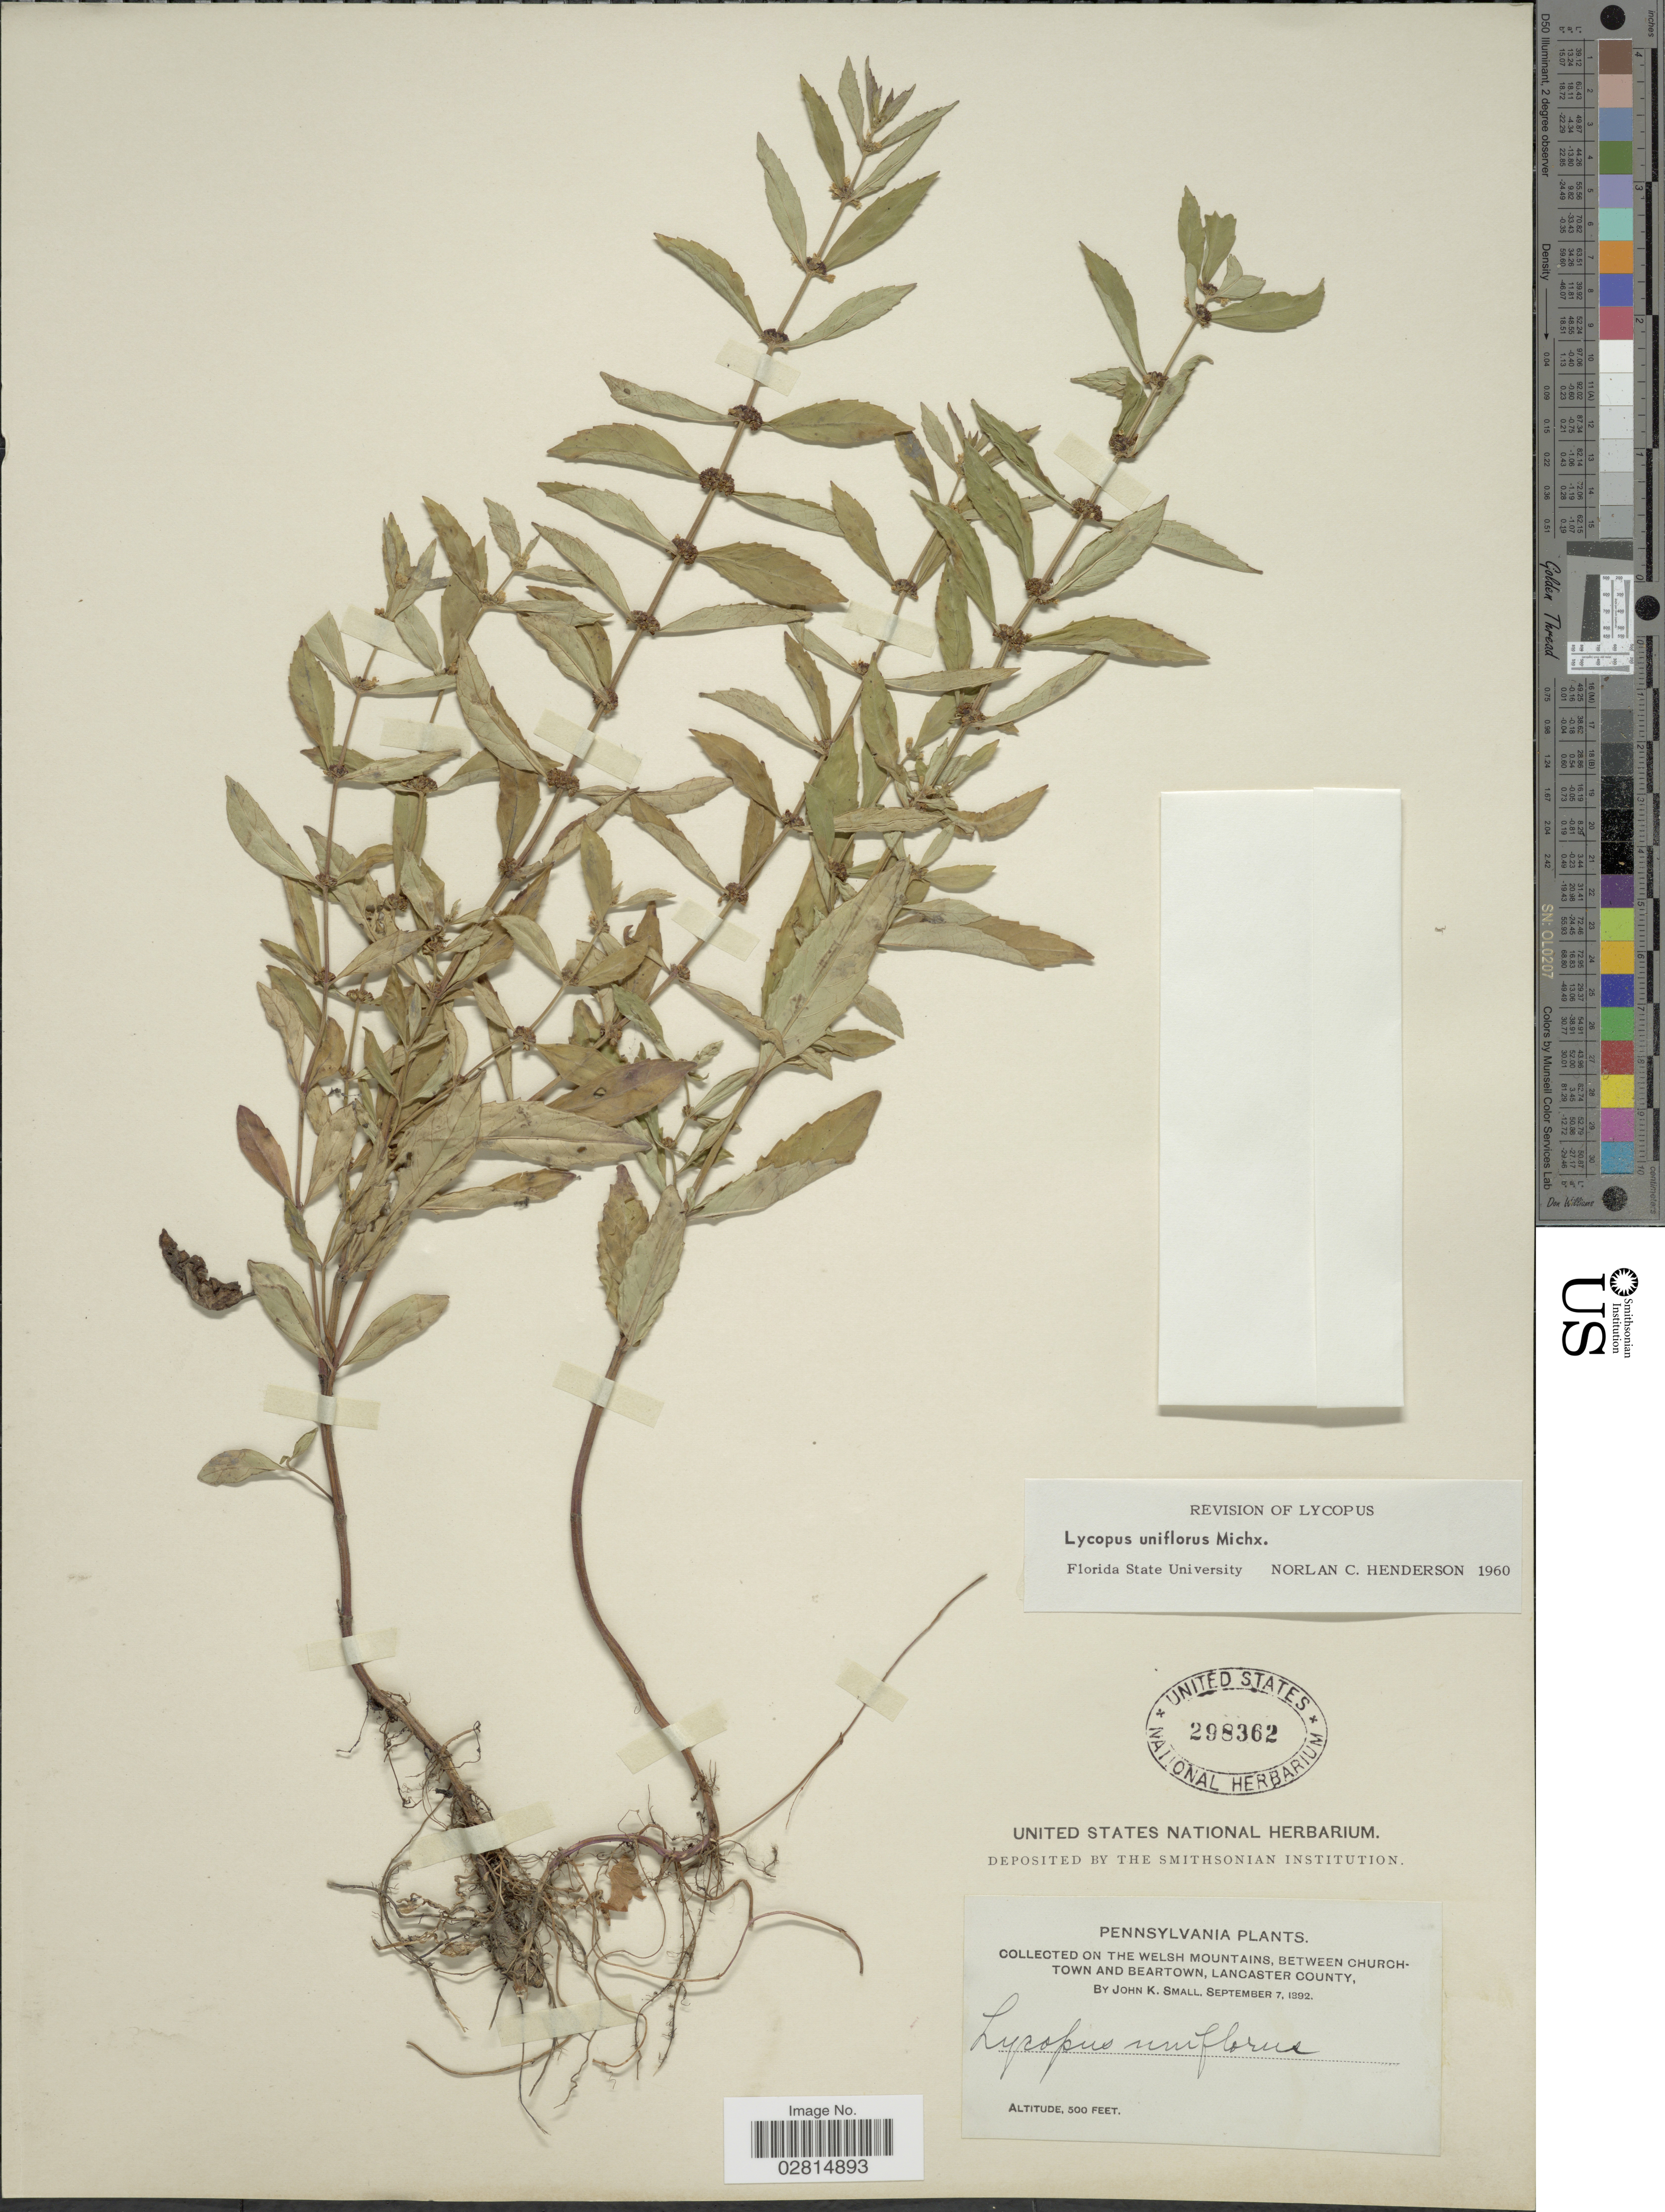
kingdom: Plantae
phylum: Tracheophyta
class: Magnoliopsida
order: Lamiales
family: Lamiaceae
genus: Lycopus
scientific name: Lycopus uniflorus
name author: Michx.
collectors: J. K. Small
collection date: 1892-09-07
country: United States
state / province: Pennsylvania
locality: Welsh Mountains, between Churchtown and Beartown, Lancaster County.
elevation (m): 152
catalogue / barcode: US 298362